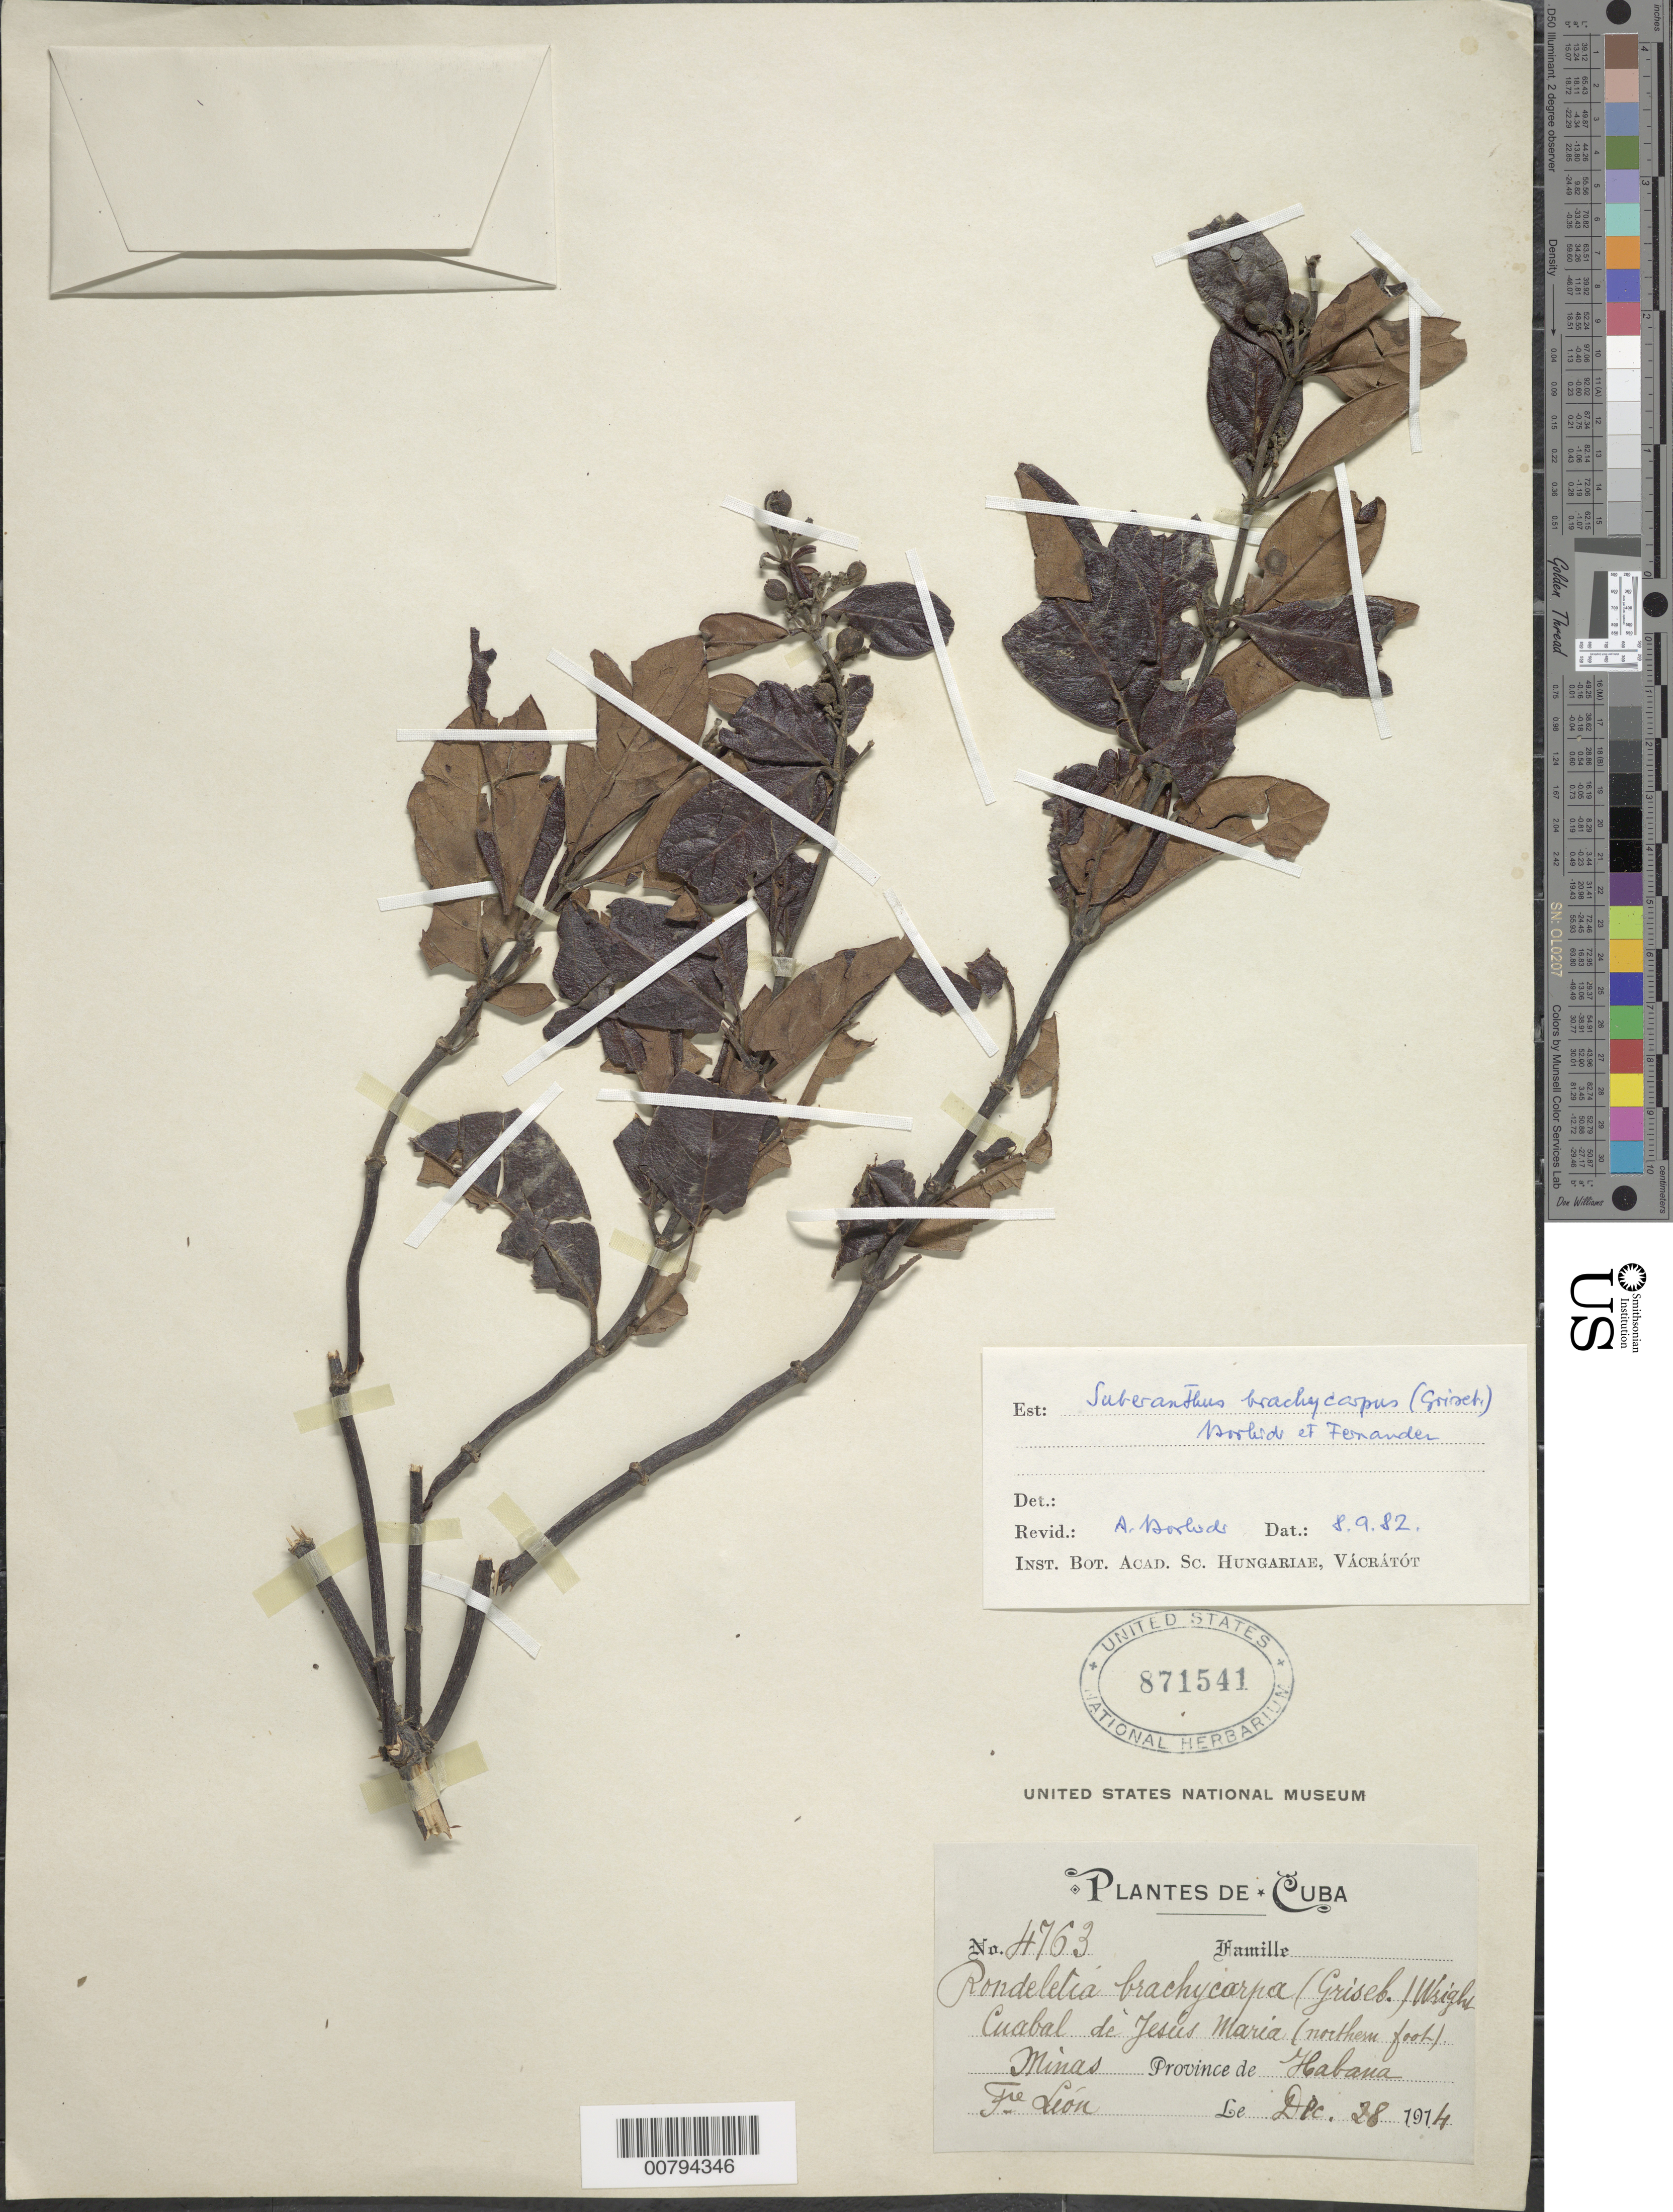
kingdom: Plantae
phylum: Tracheophyta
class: Magnoliopsida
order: Gentianales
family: Rubiaceae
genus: Suberanthus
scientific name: Suberanthus brachycarpus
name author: (Griseb.) Borhidi & Fernández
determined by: Borhidi, Attila L.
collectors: Bro. León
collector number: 4763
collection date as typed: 28 Dec 1914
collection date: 1914-12-28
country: Cuba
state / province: La Habana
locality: Cuabal de Jesus Maria (northern foot). Minas.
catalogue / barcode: US 871541